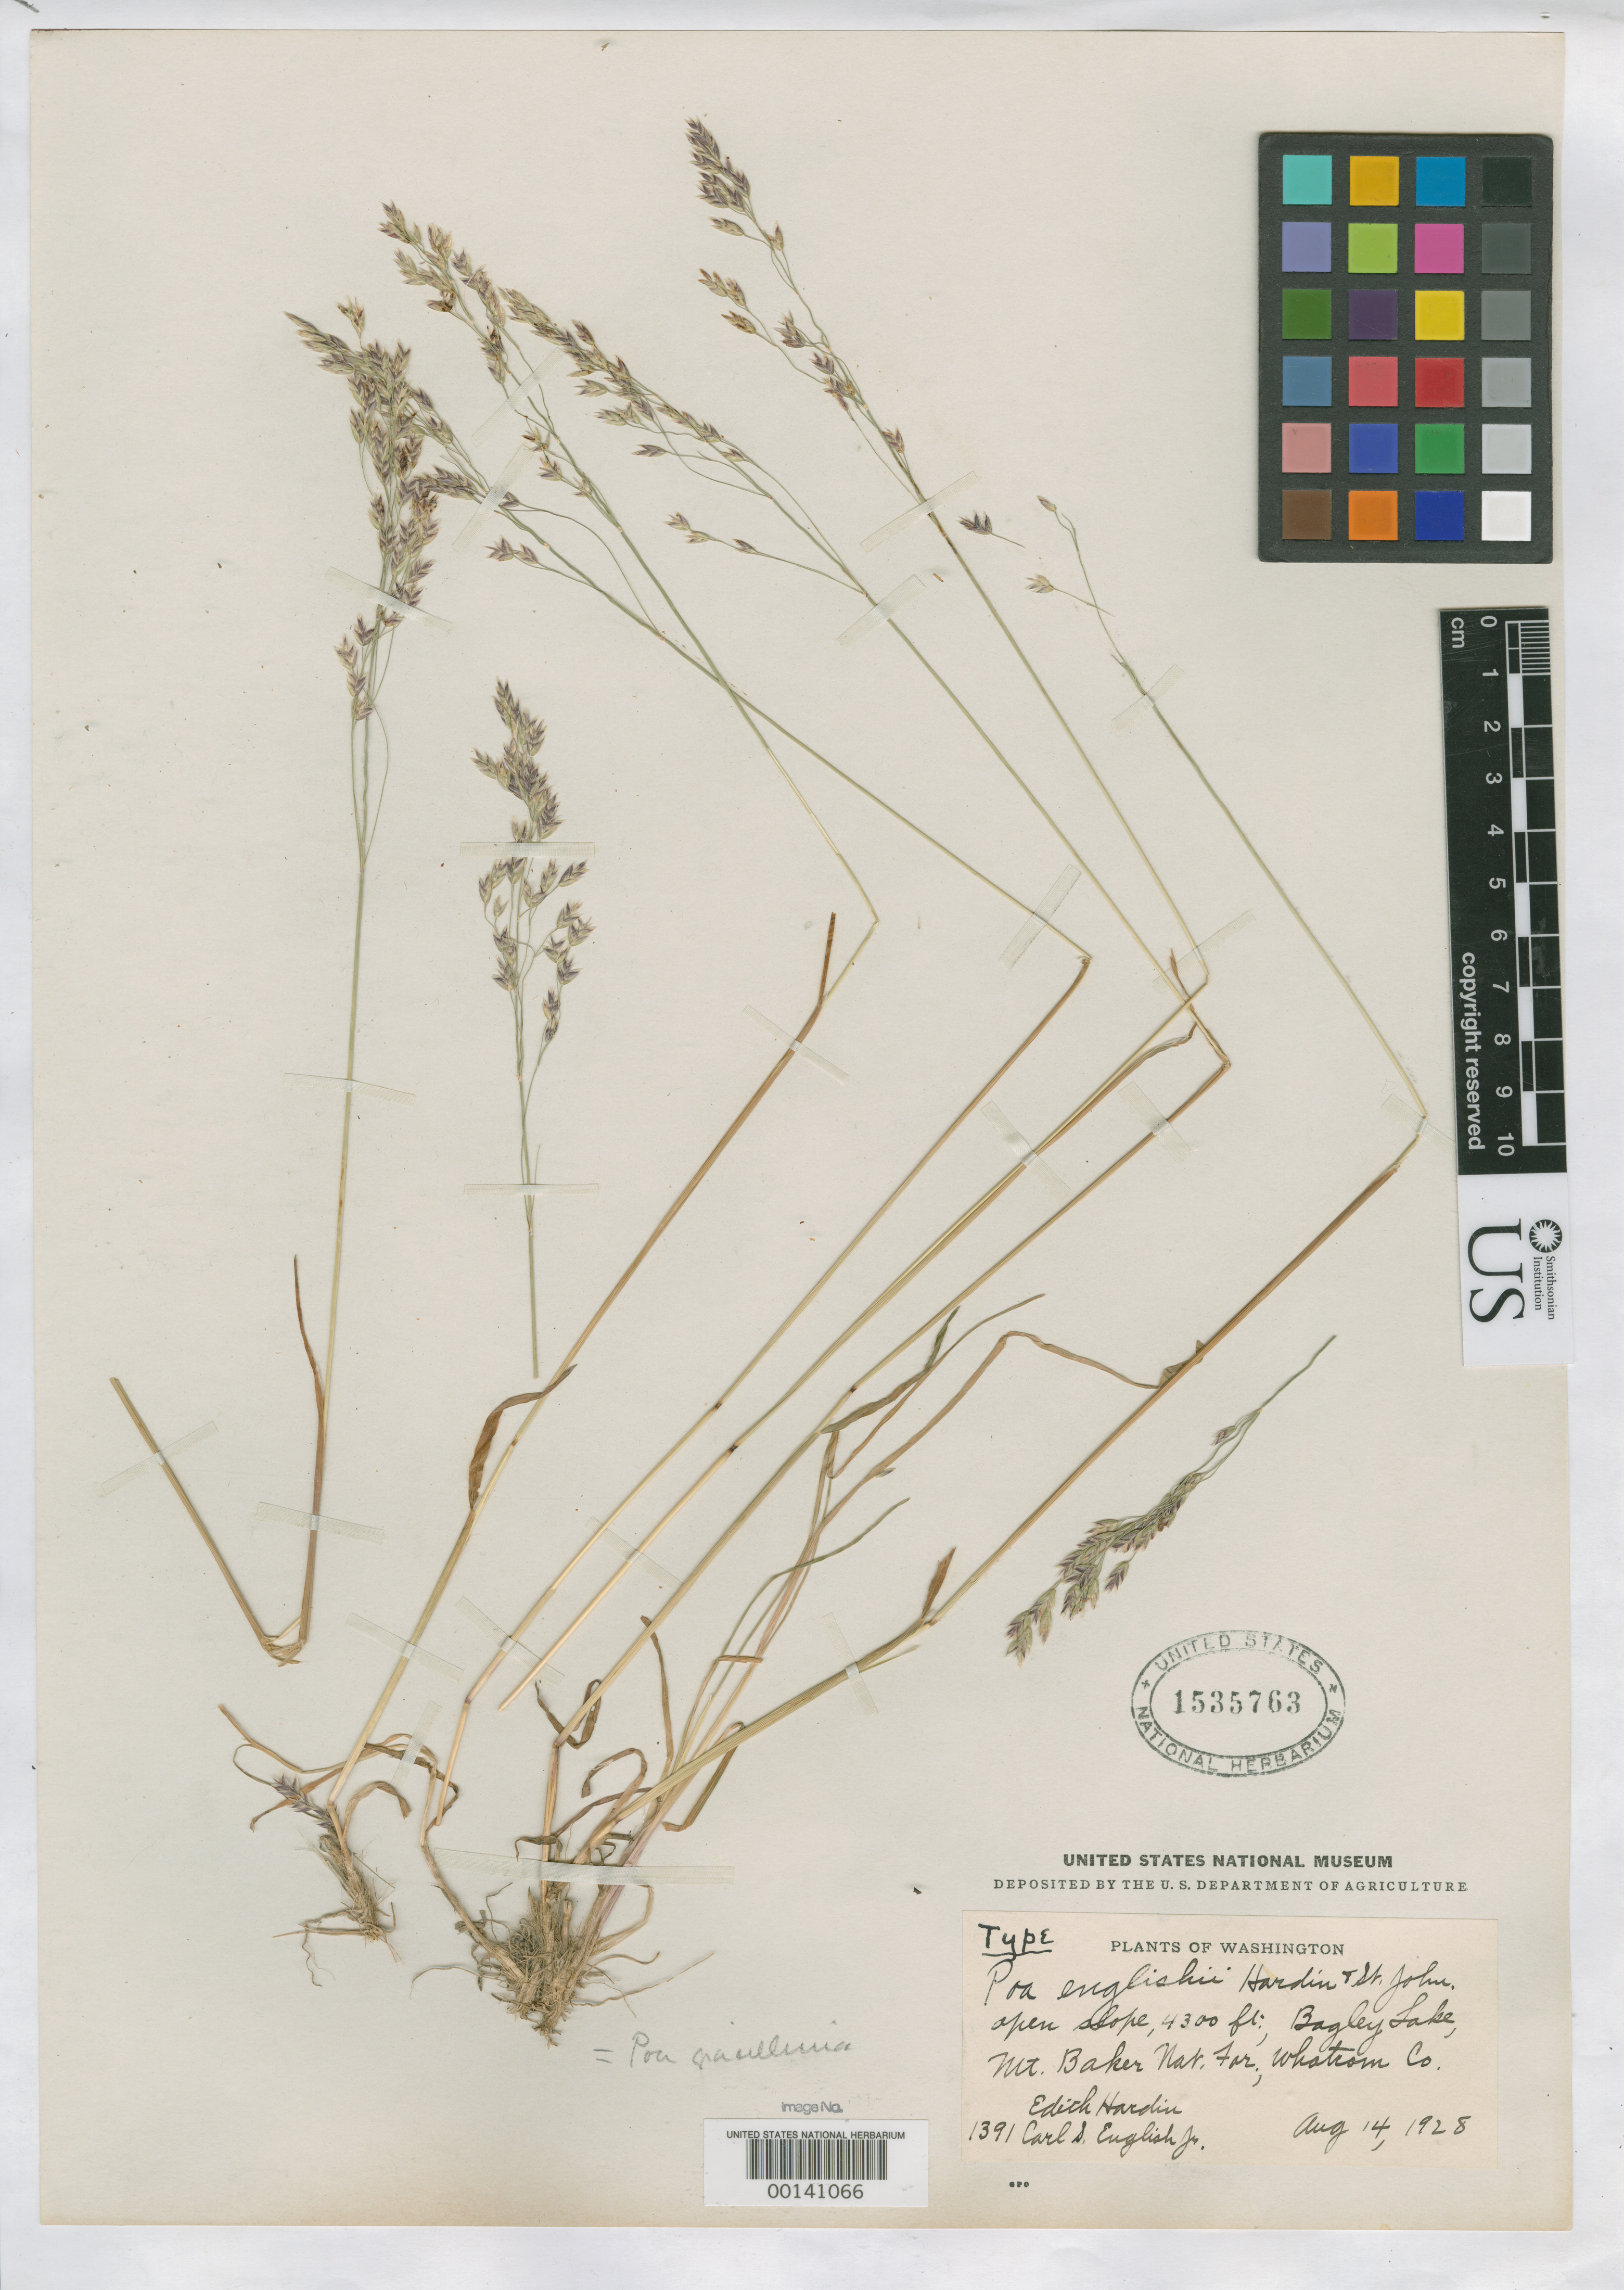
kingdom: Plantae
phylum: Tracheophyta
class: Liliopsida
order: Poales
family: Poaceae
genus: Poa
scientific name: Poa englishii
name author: Hardin & H. St. John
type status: Isotype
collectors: C. English & E. Hardin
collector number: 1391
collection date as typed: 14 Aug 1928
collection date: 1928-08-14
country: United States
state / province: Washington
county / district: Whatcom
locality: Mt. Baker Natl. Forest, Bagley Lake; alt. 4300 ft.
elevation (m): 1311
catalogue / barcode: US 1535763